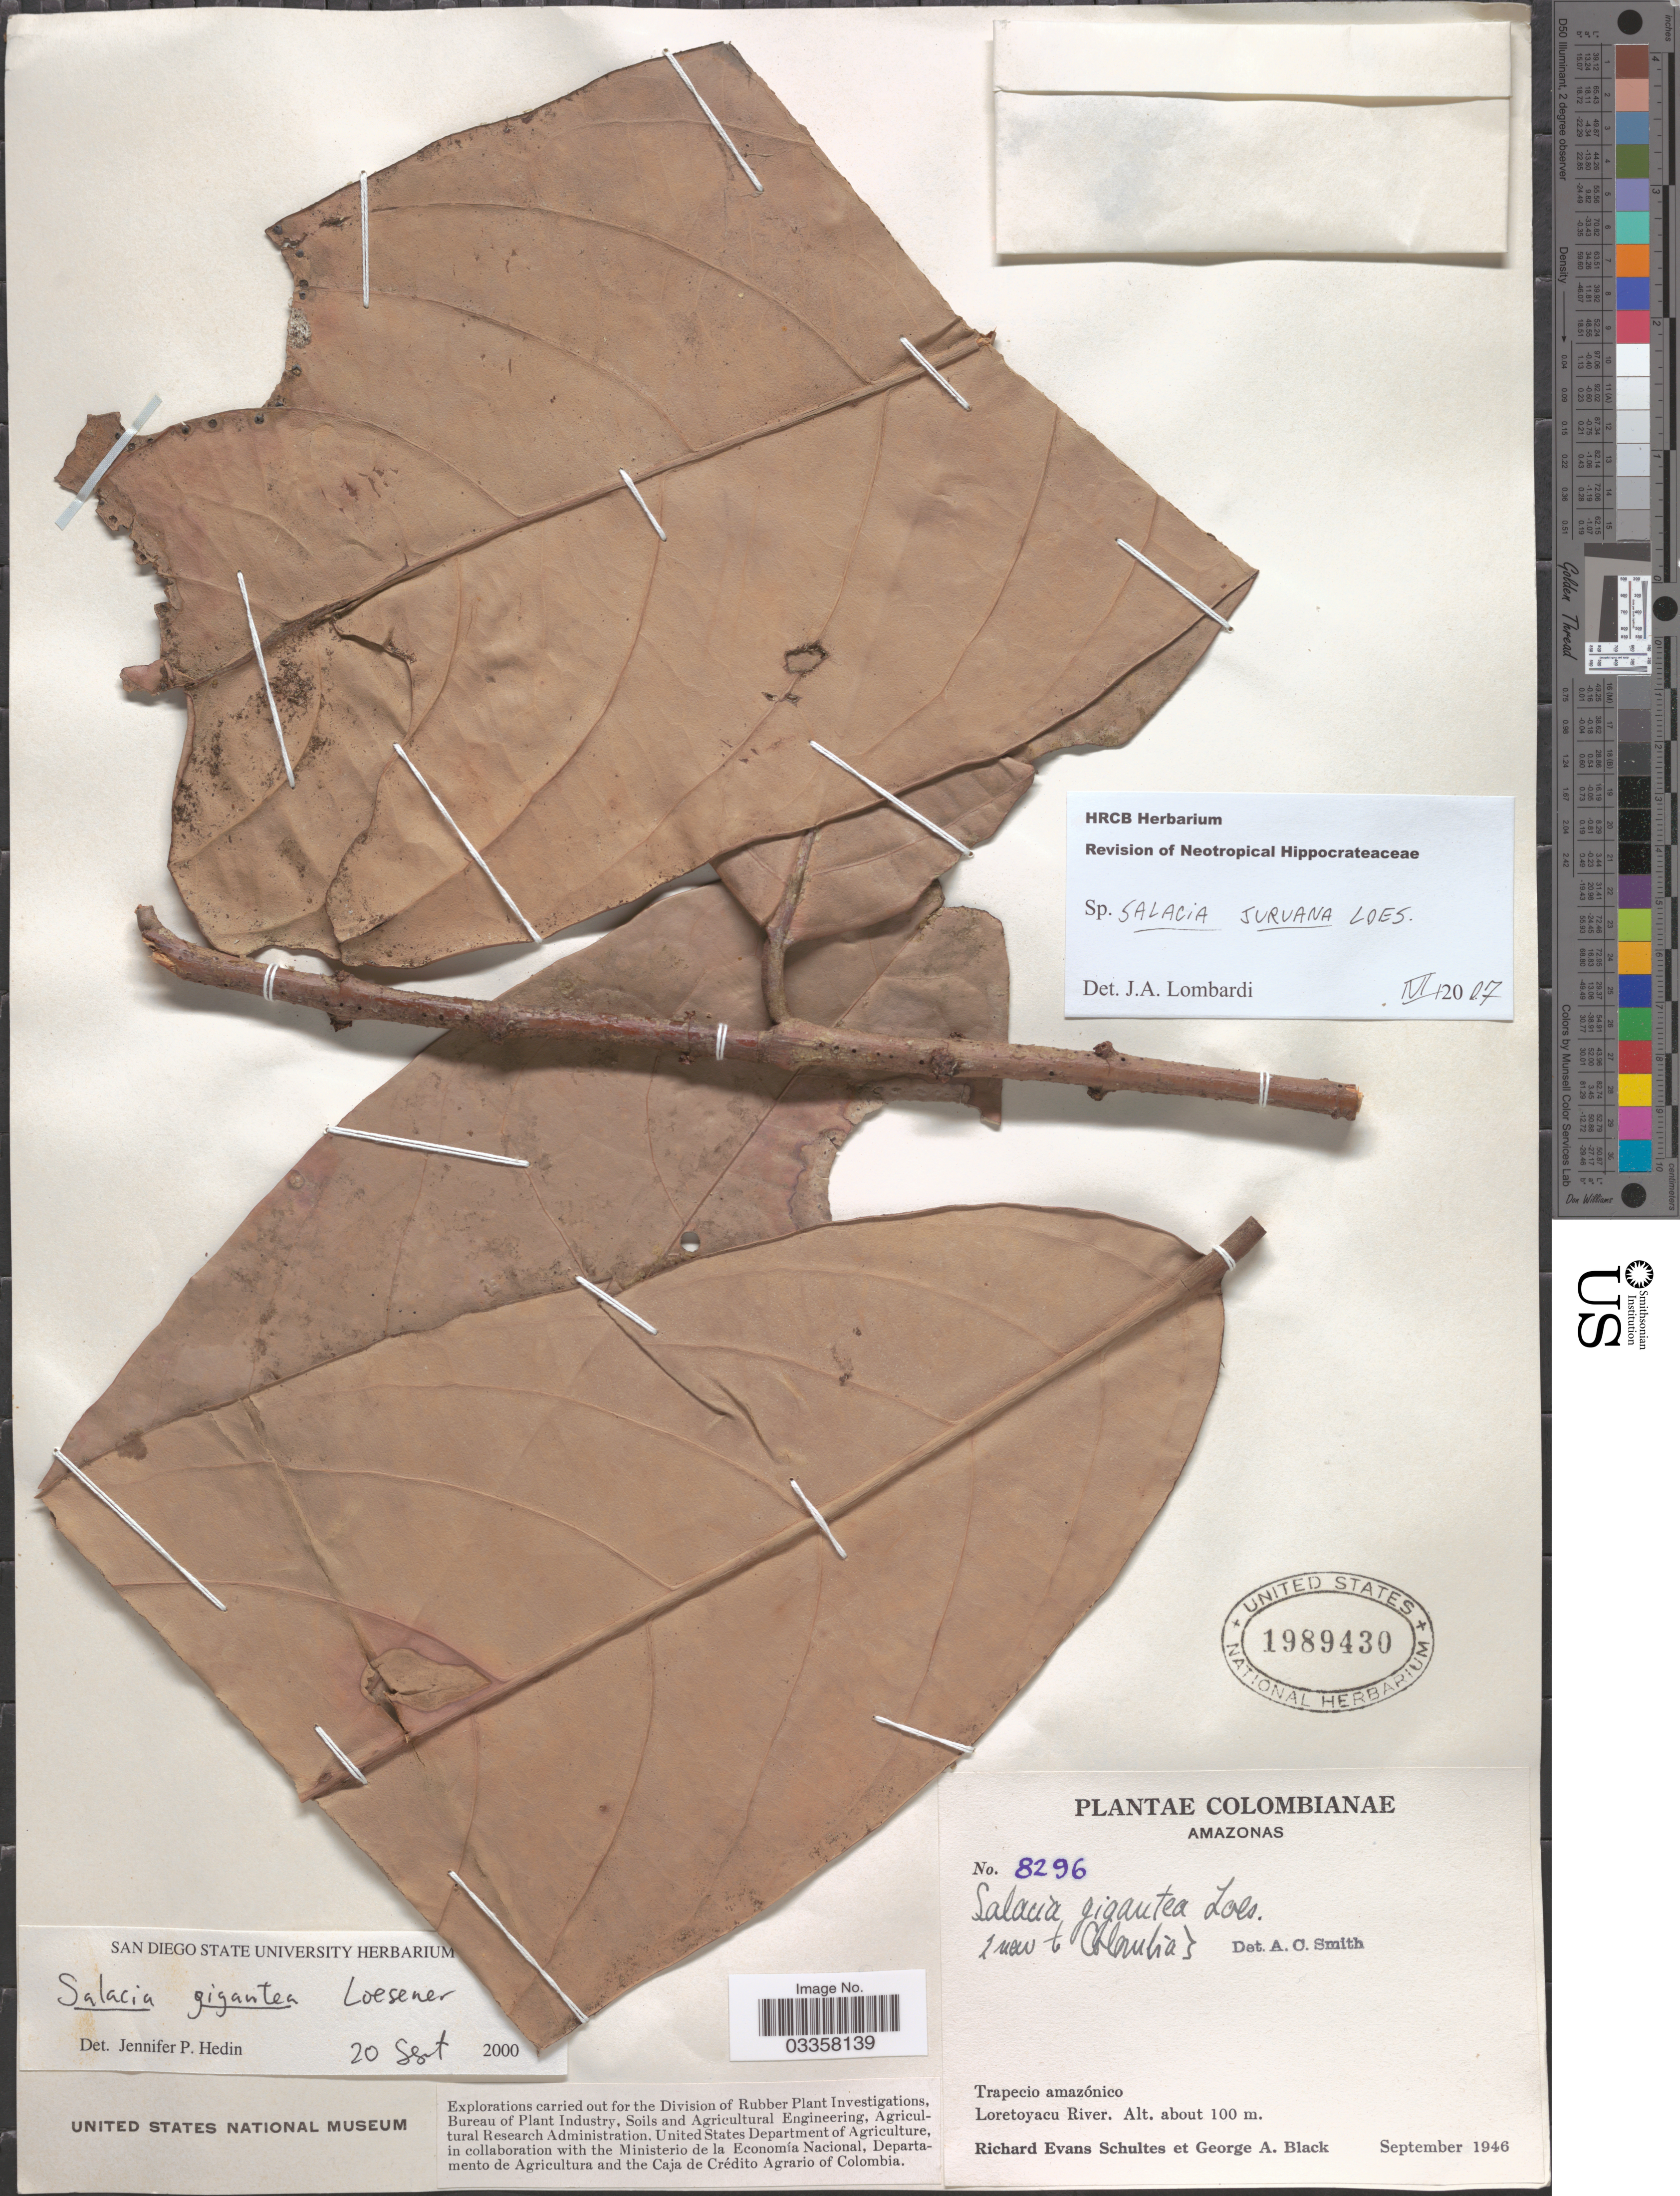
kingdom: Plantae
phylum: Tracheophyta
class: Magnoliopsida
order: Celastrales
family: Celastraceae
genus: Salacia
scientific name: Salacia juruana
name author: Loes.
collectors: R. E. Schultes & G. A. Black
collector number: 8296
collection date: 1946-09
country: Colombia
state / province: Amazônas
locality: Loretoyacu River.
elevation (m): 100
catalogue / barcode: US 1989430